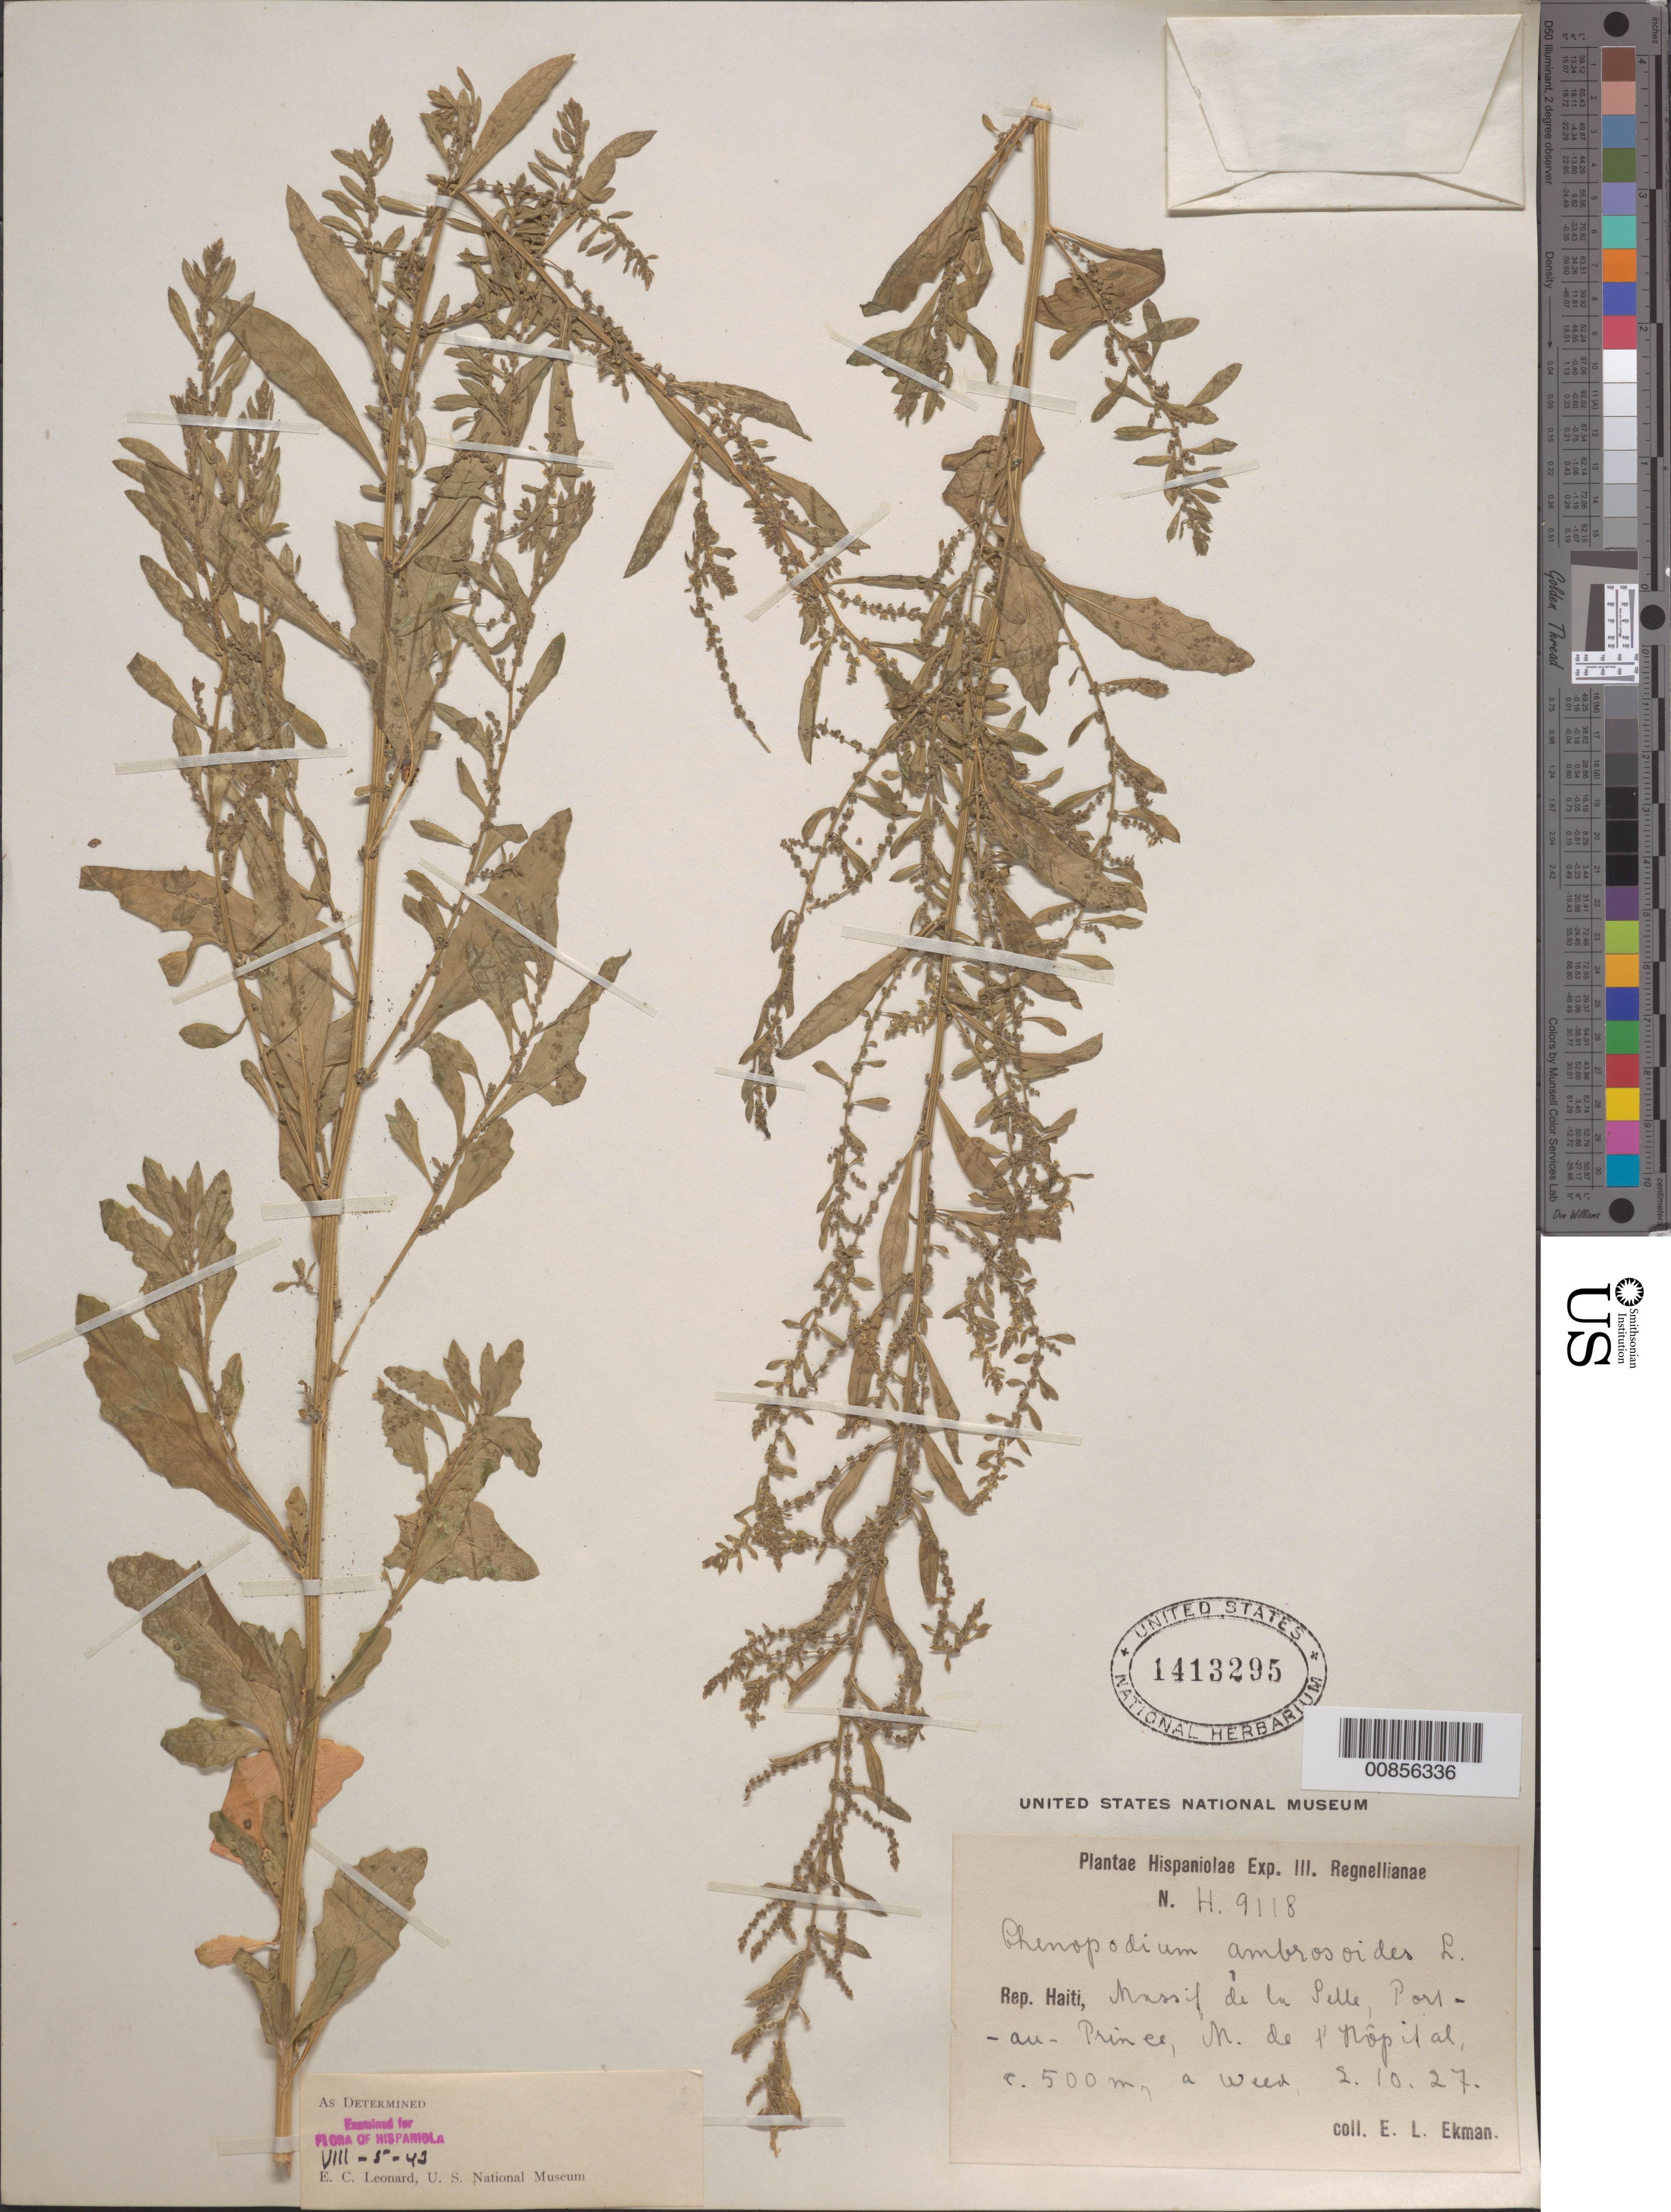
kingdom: Plantae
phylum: Tracheophyta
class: Magnoliopsida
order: Caryophyllales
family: Amaranthaceae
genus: Chenopodium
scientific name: Chenopodium ambrosioides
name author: L.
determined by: Leonard, Emery C., (US)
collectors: E. L. Ekman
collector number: H 9118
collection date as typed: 02 Oct 1927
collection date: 1927-10-02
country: Haiti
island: Hispaniola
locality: Massif de la Selle, Port-au-Prince, M. de l'Hôpital.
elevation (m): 500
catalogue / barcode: US 1413295